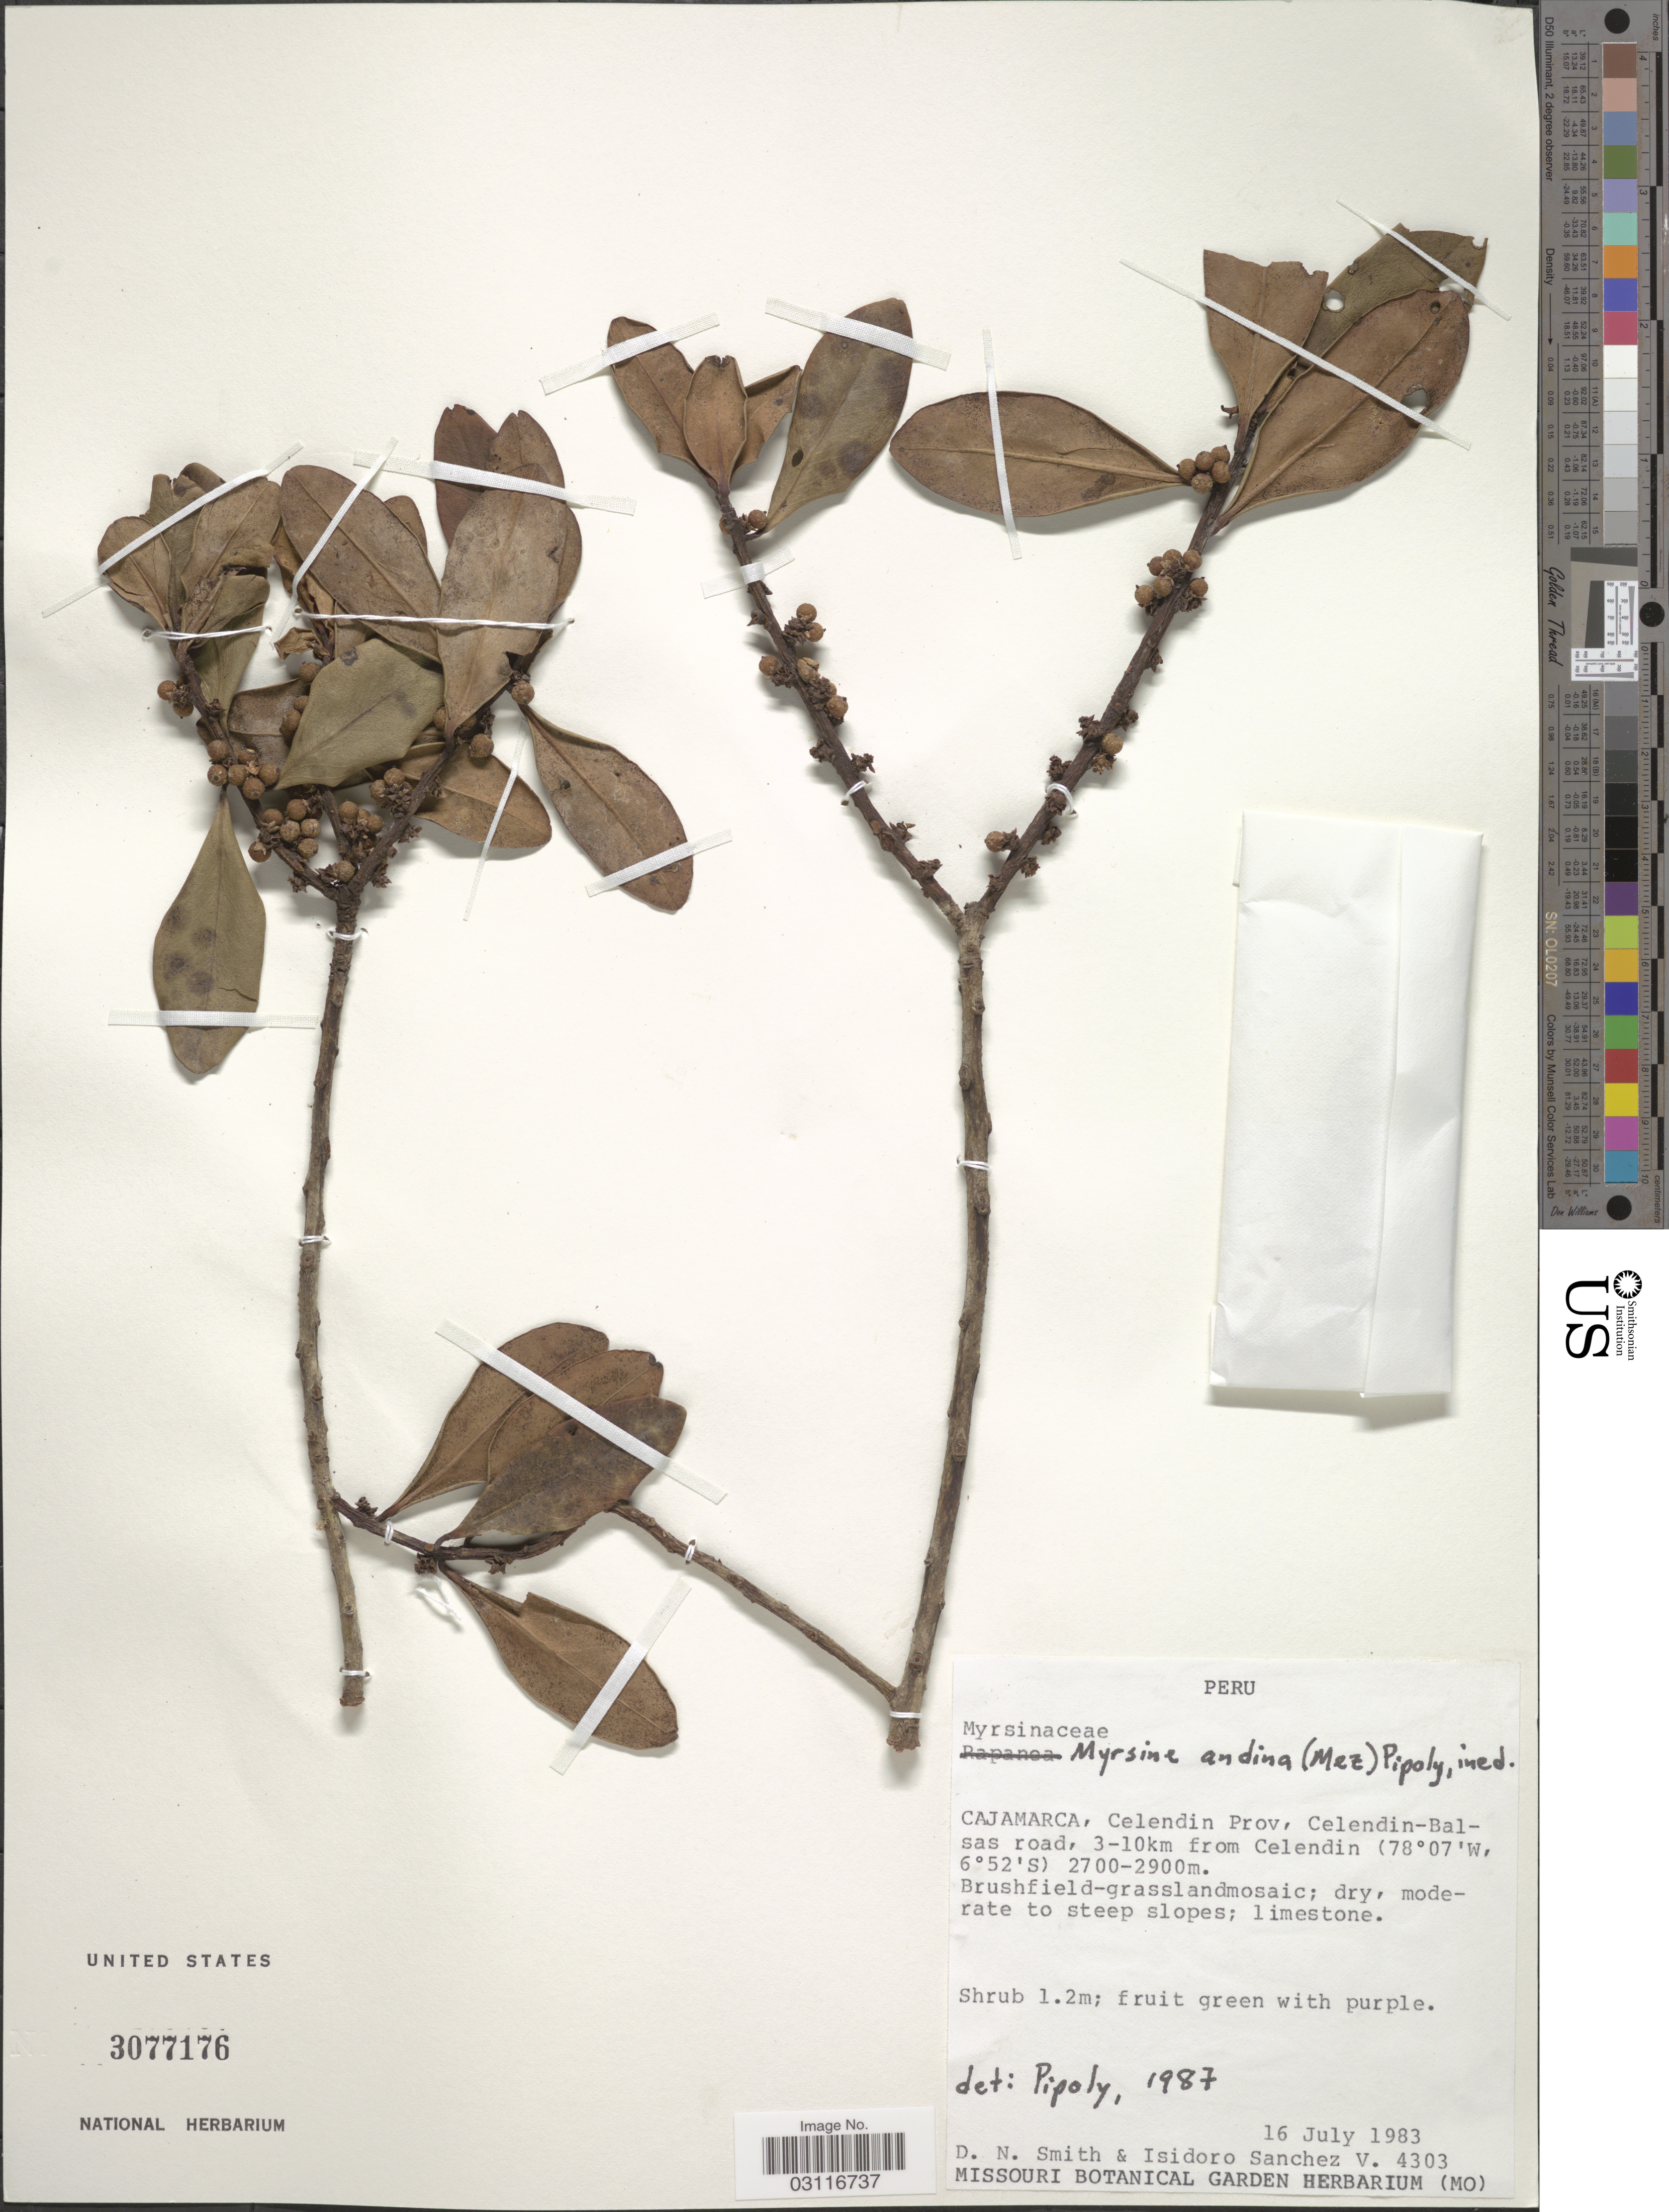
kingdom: Plantae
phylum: Tracheophyta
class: Magnoliopsida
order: Ericales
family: Primulaceae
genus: Myrsine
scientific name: Myrsine andina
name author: (Mez) Pipoly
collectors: D. Smith & I. M. Sánchez Vega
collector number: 4303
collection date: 1983-07-16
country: Peru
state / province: Cajamarca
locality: Celendin Prov, Celendin-Balsas road, 3-10km from Celendin.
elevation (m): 2700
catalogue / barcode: US 3077176